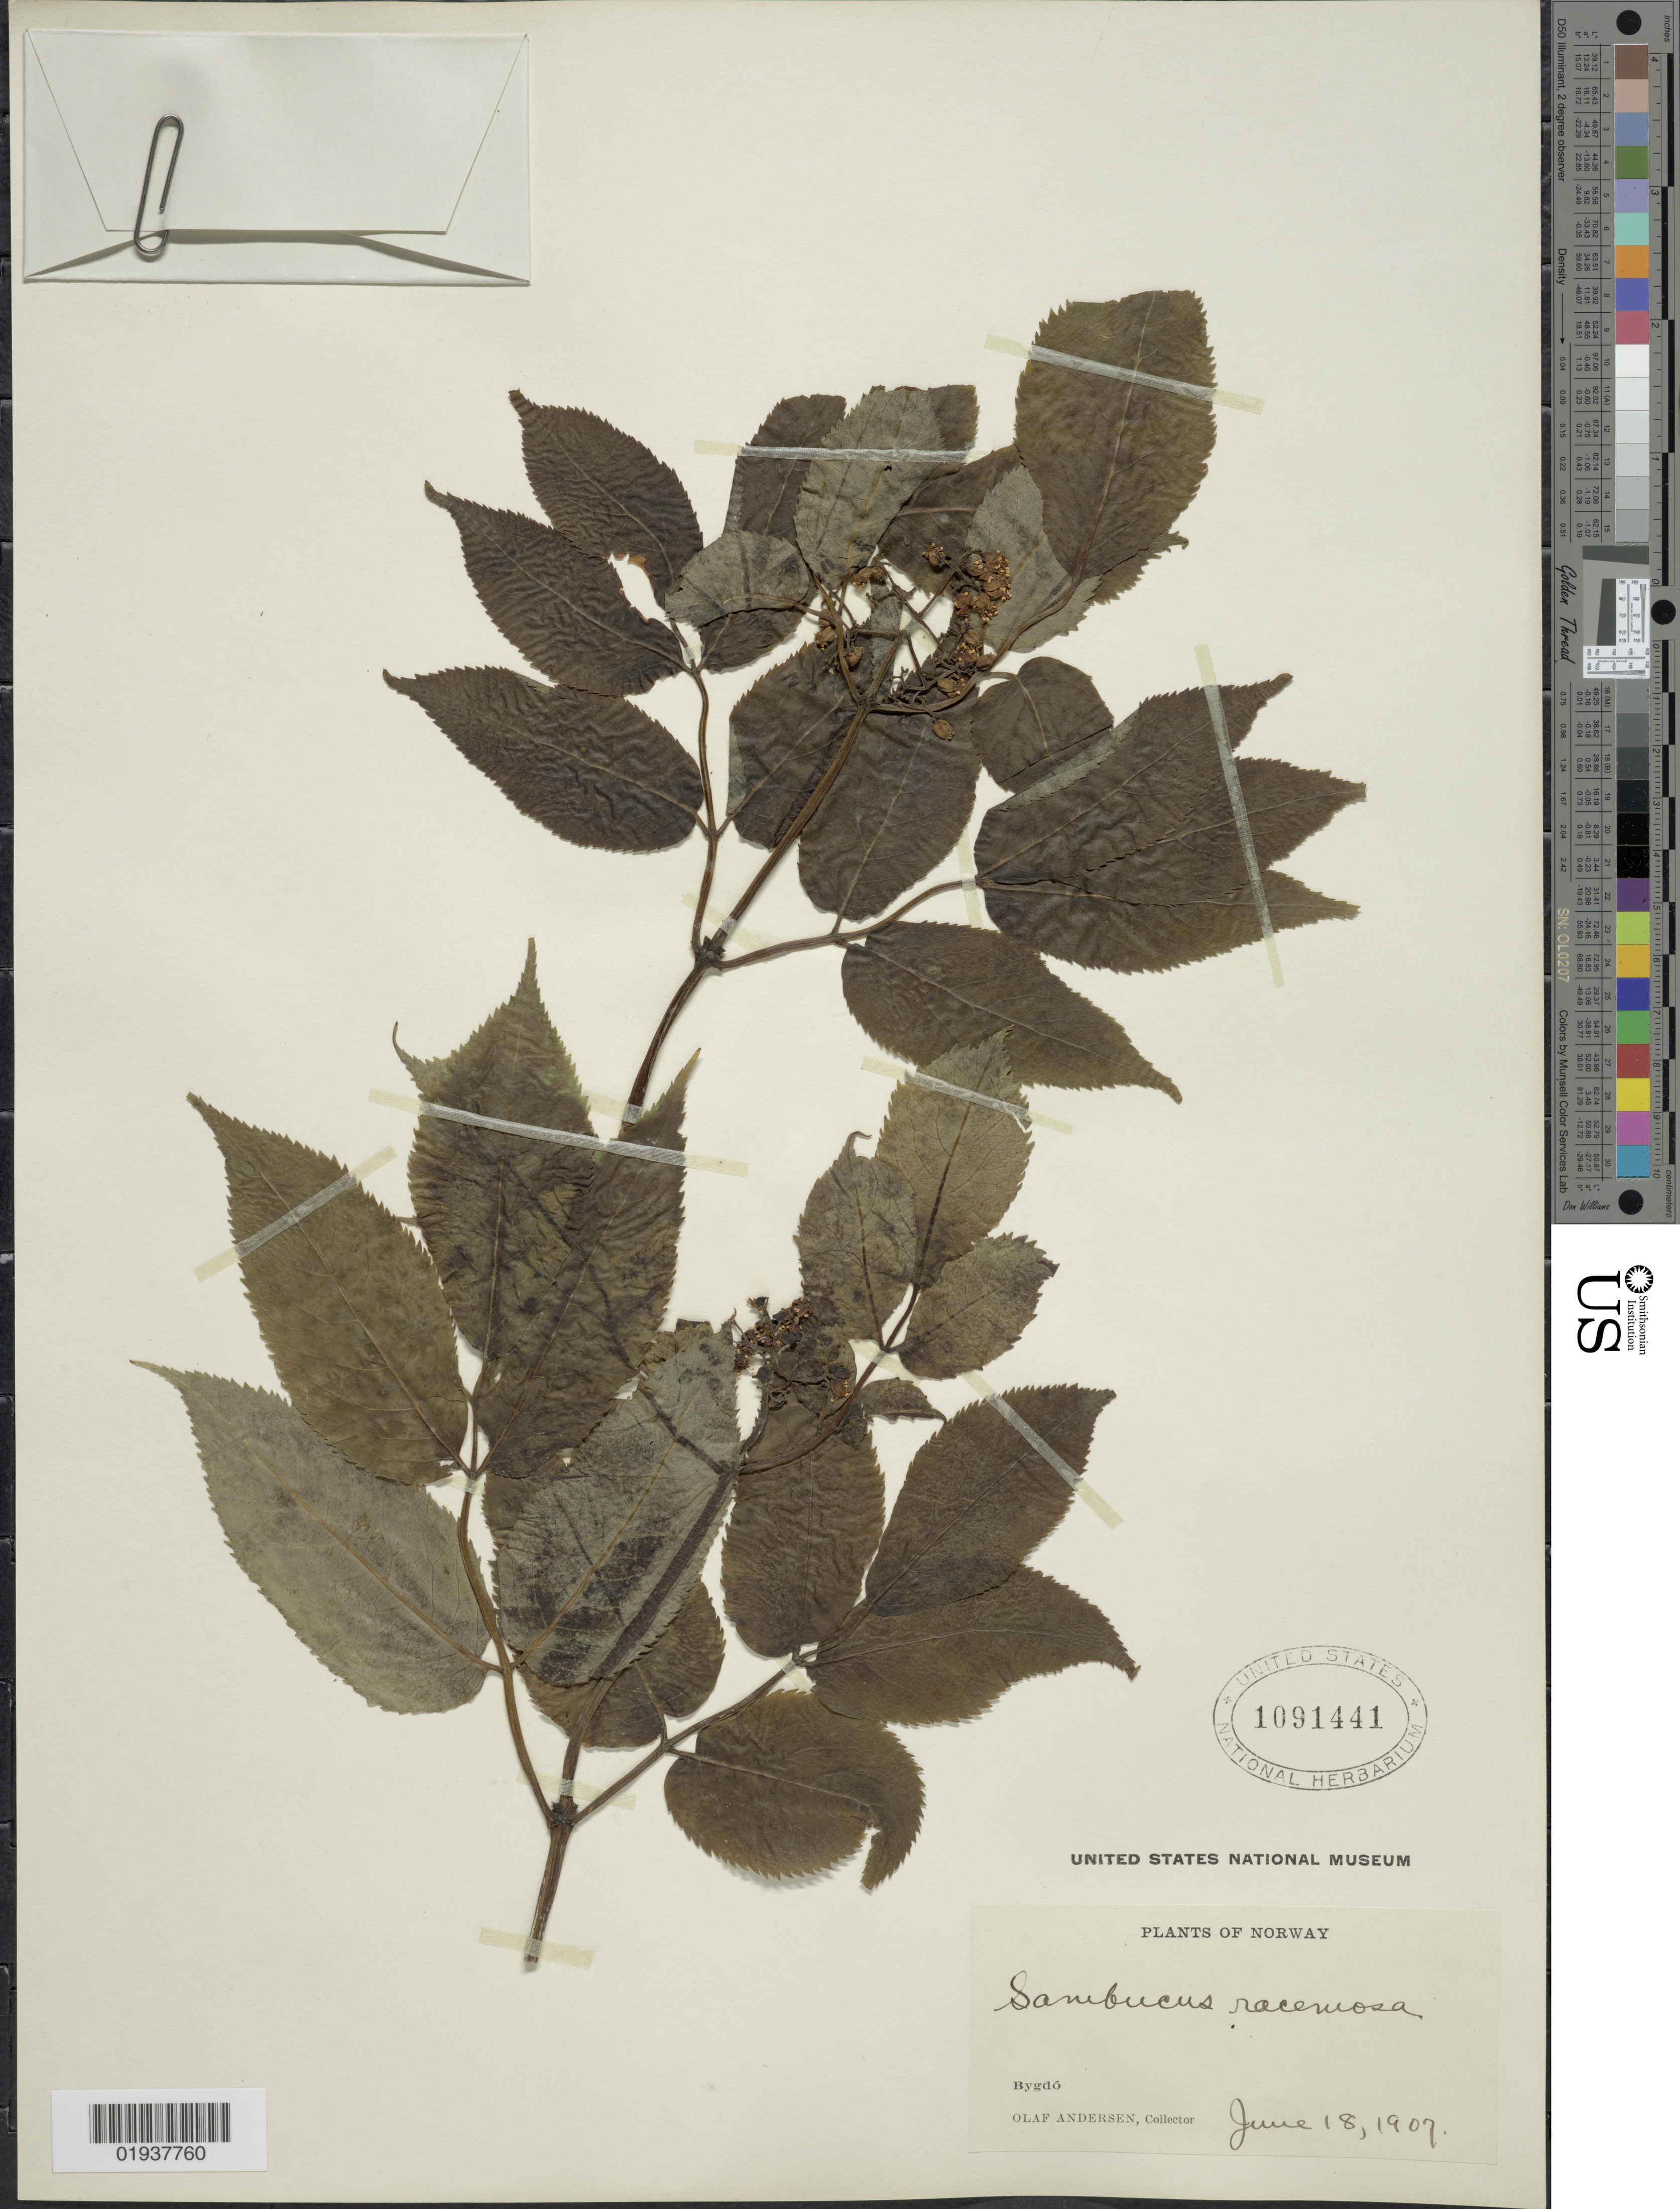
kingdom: Plantae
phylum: Tracheophyta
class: Magnoliopsida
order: Dipsacales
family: Viburnaceae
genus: Sambucus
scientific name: Sambucus racemosa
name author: L.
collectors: O. Andersen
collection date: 1907-06-18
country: Norway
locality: Bygdó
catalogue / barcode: US 1091441